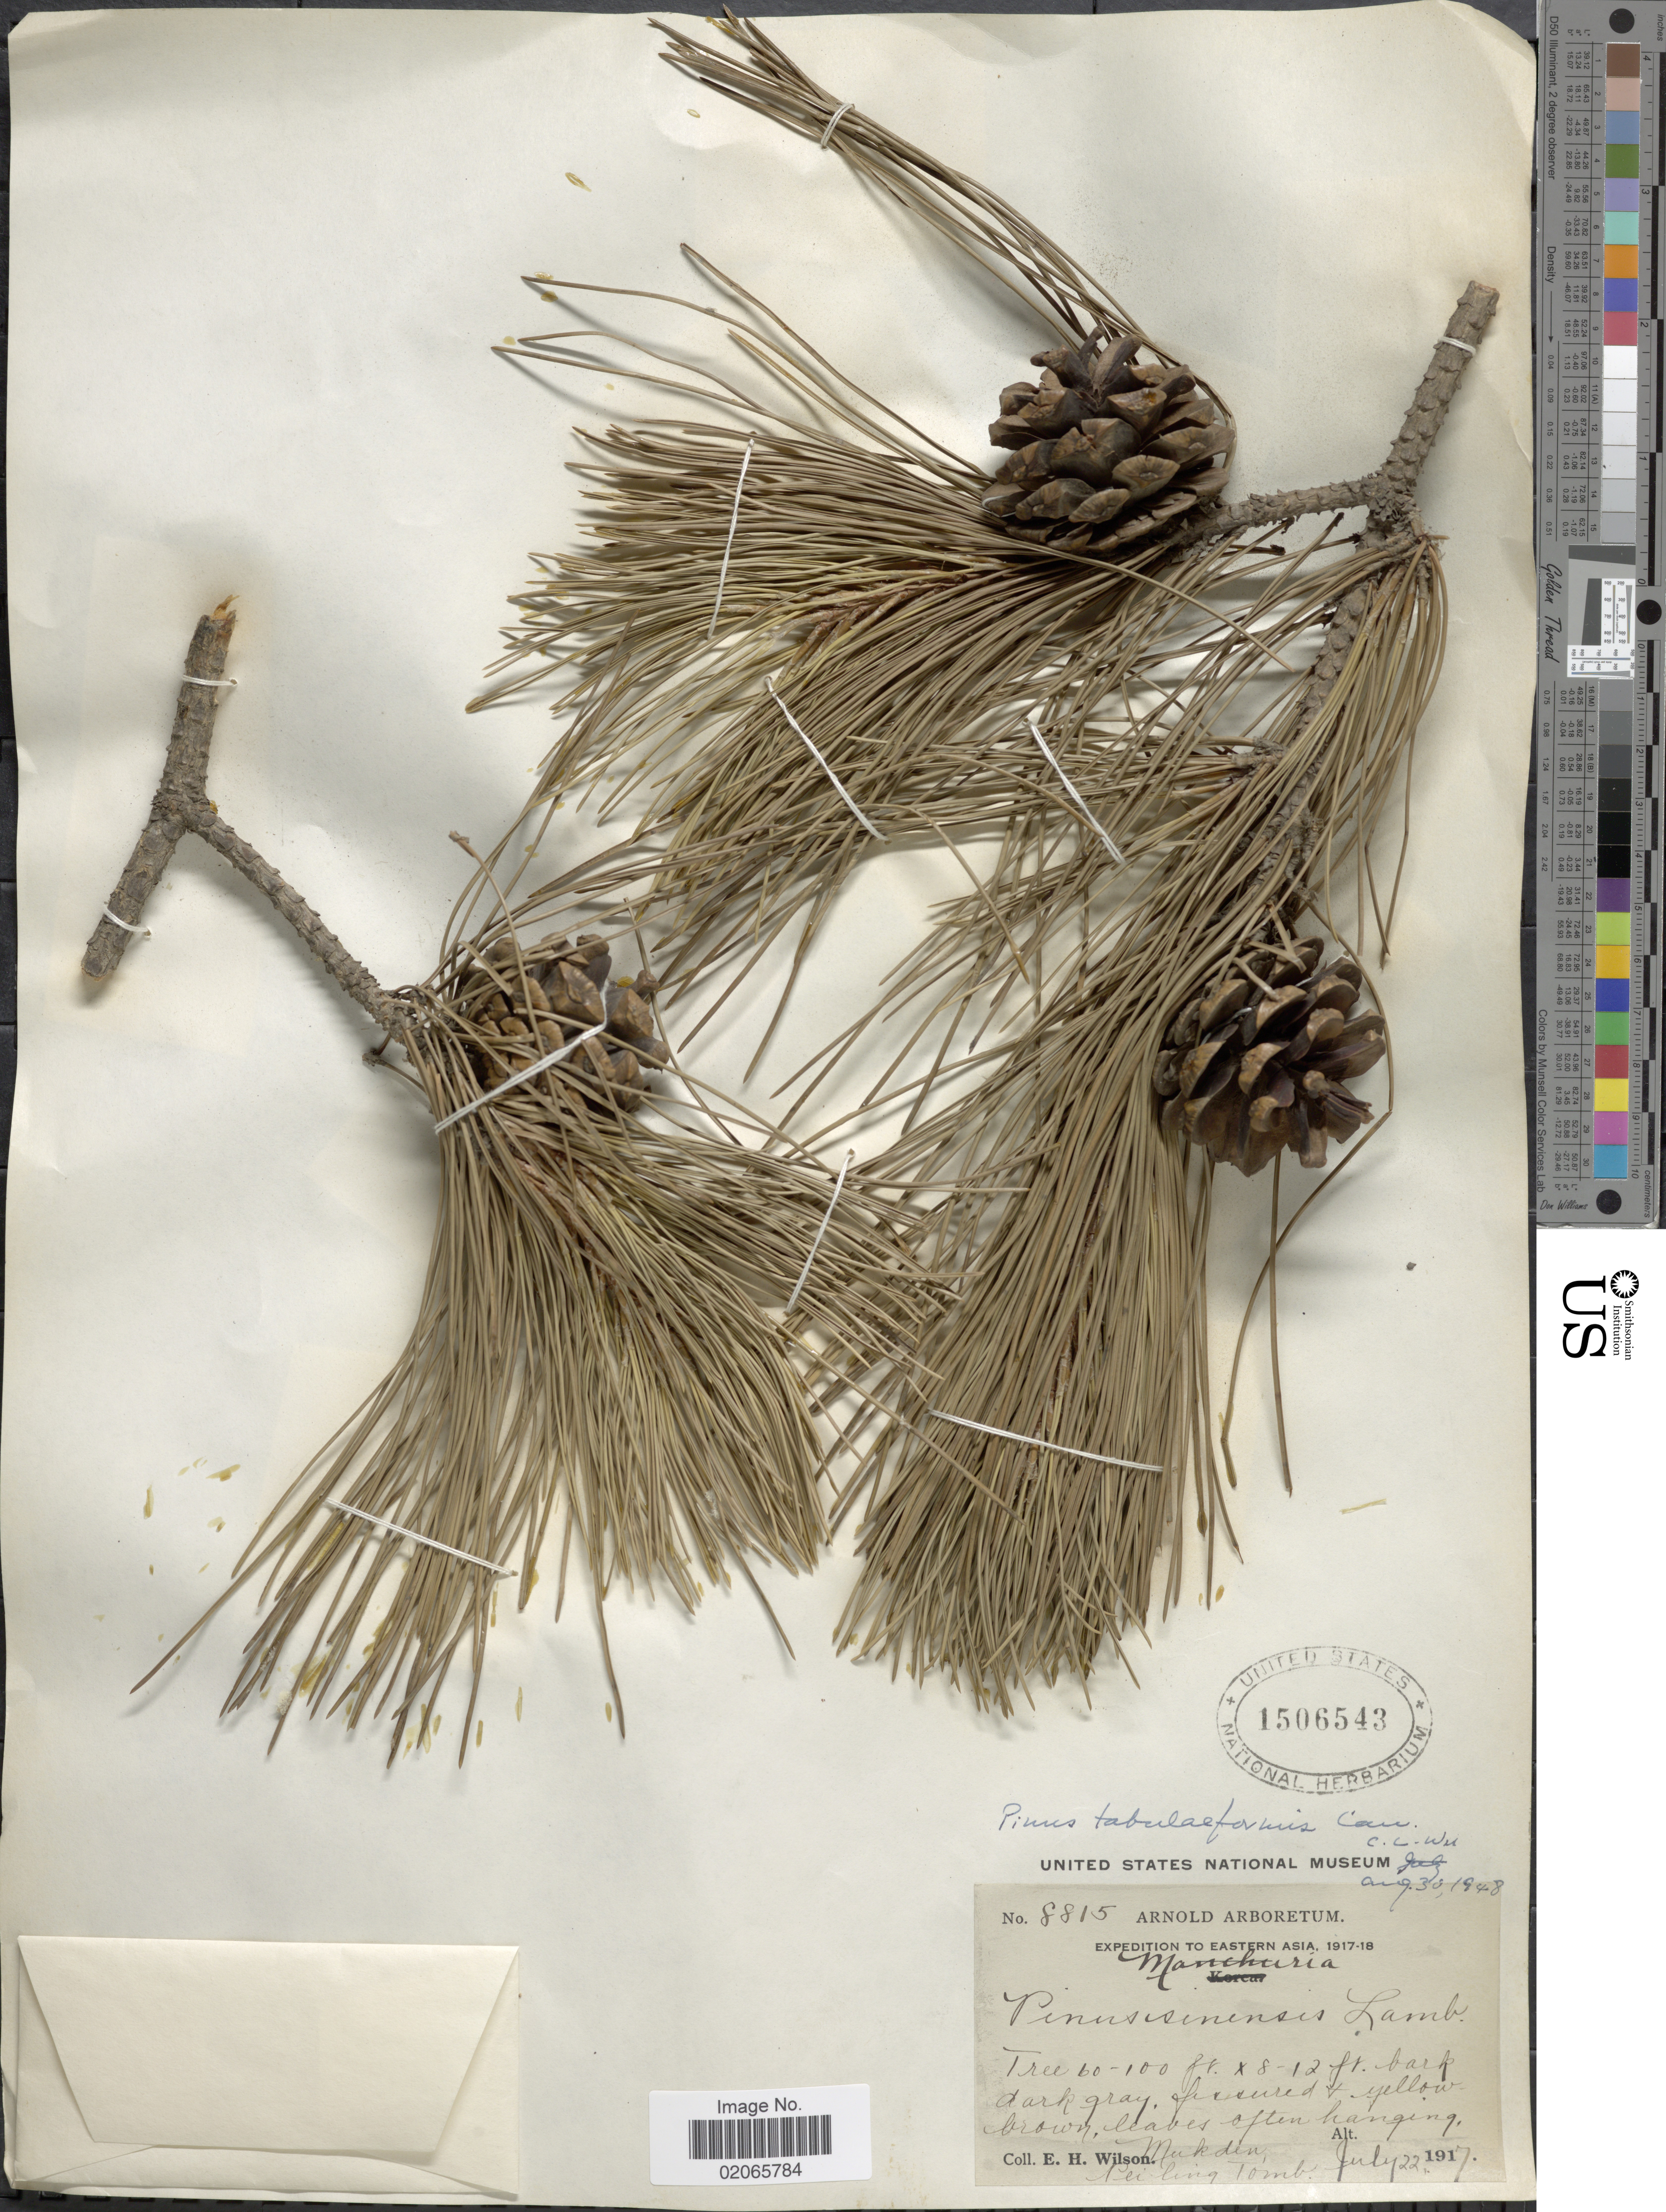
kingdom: Plantae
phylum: Tracheophyta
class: Pinopsida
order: Pinales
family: Pinaceae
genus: Pinus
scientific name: Pinus tabuliformis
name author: Carrière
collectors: E. Wilson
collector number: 8815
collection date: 1917-07-22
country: China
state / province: Liaoning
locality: Eastern Asia, Manchuria, Mukden, Pei-ling Tomb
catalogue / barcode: US 1506543